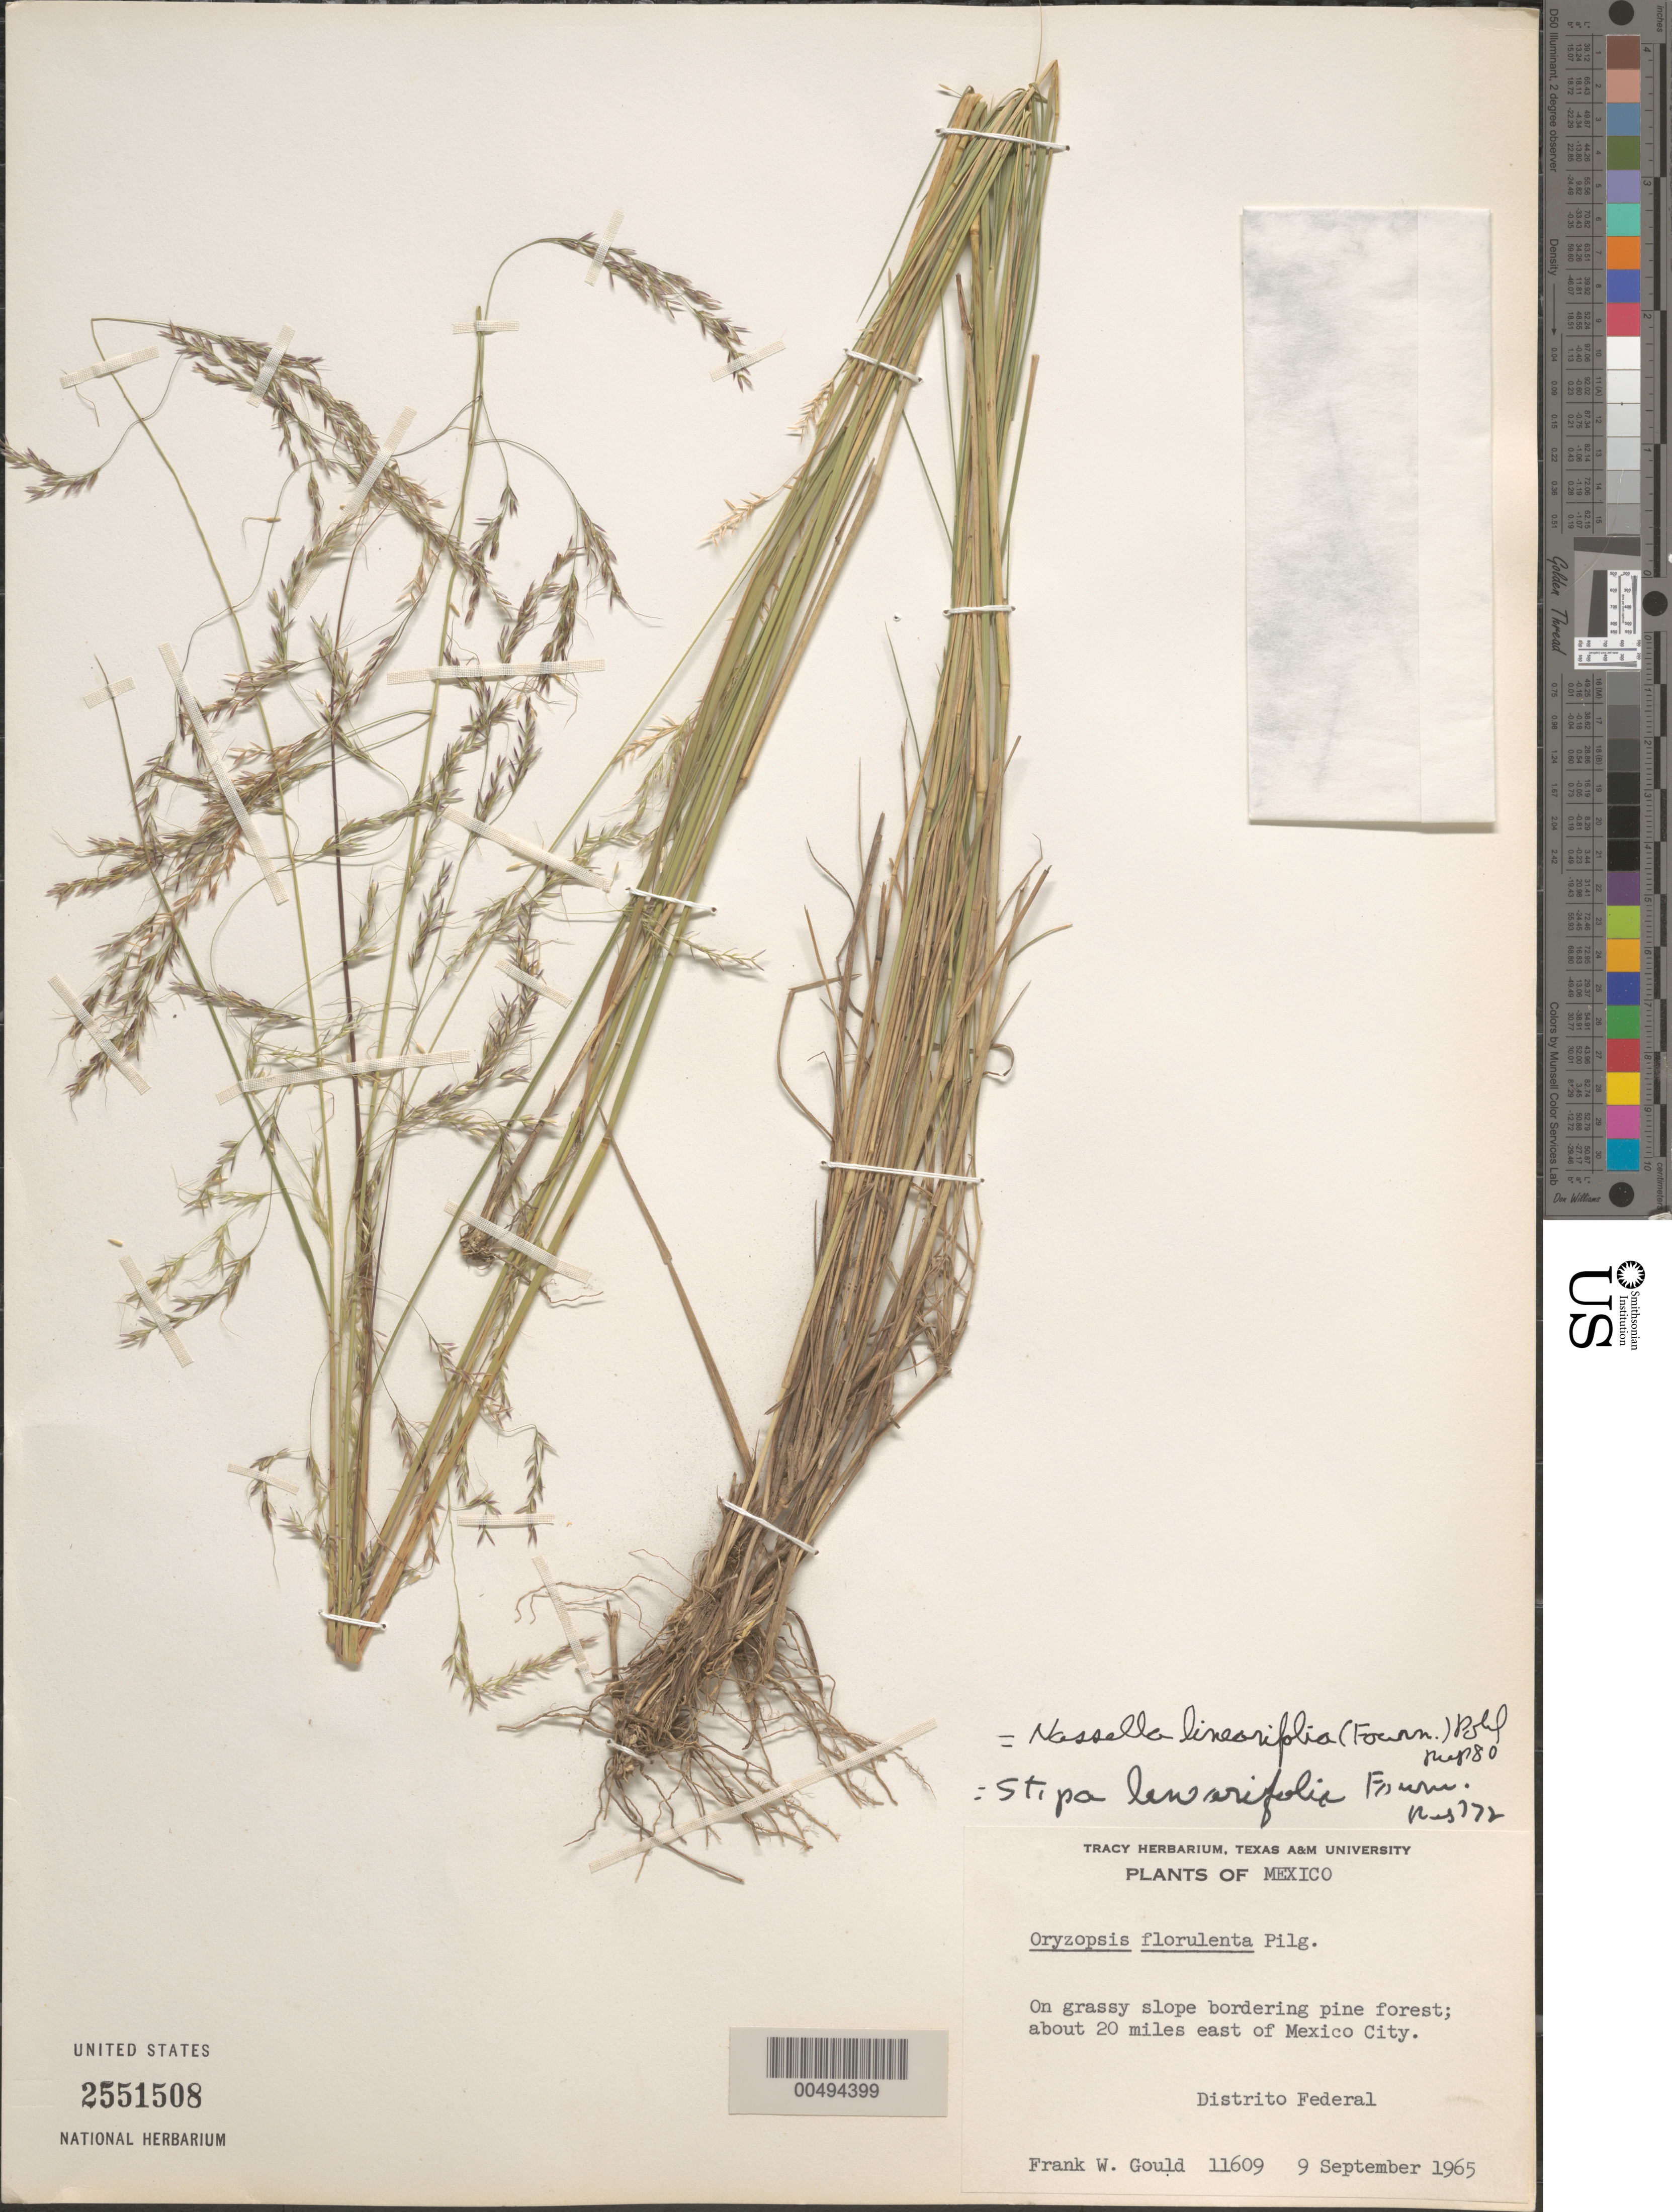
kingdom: Plantae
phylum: Tracheophyta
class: Liliopsida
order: Poales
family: Poaceae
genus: Nassella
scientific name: Nassella linearifolia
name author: (E. Fourn.) R.W. Pohl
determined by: Pohl, R. W.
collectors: F. W. Gould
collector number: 11609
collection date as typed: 9 Sep 1965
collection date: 1965-09-09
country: Mexico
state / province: Distrito Federal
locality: About 20 mi E of Mexico City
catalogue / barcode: US 2551508